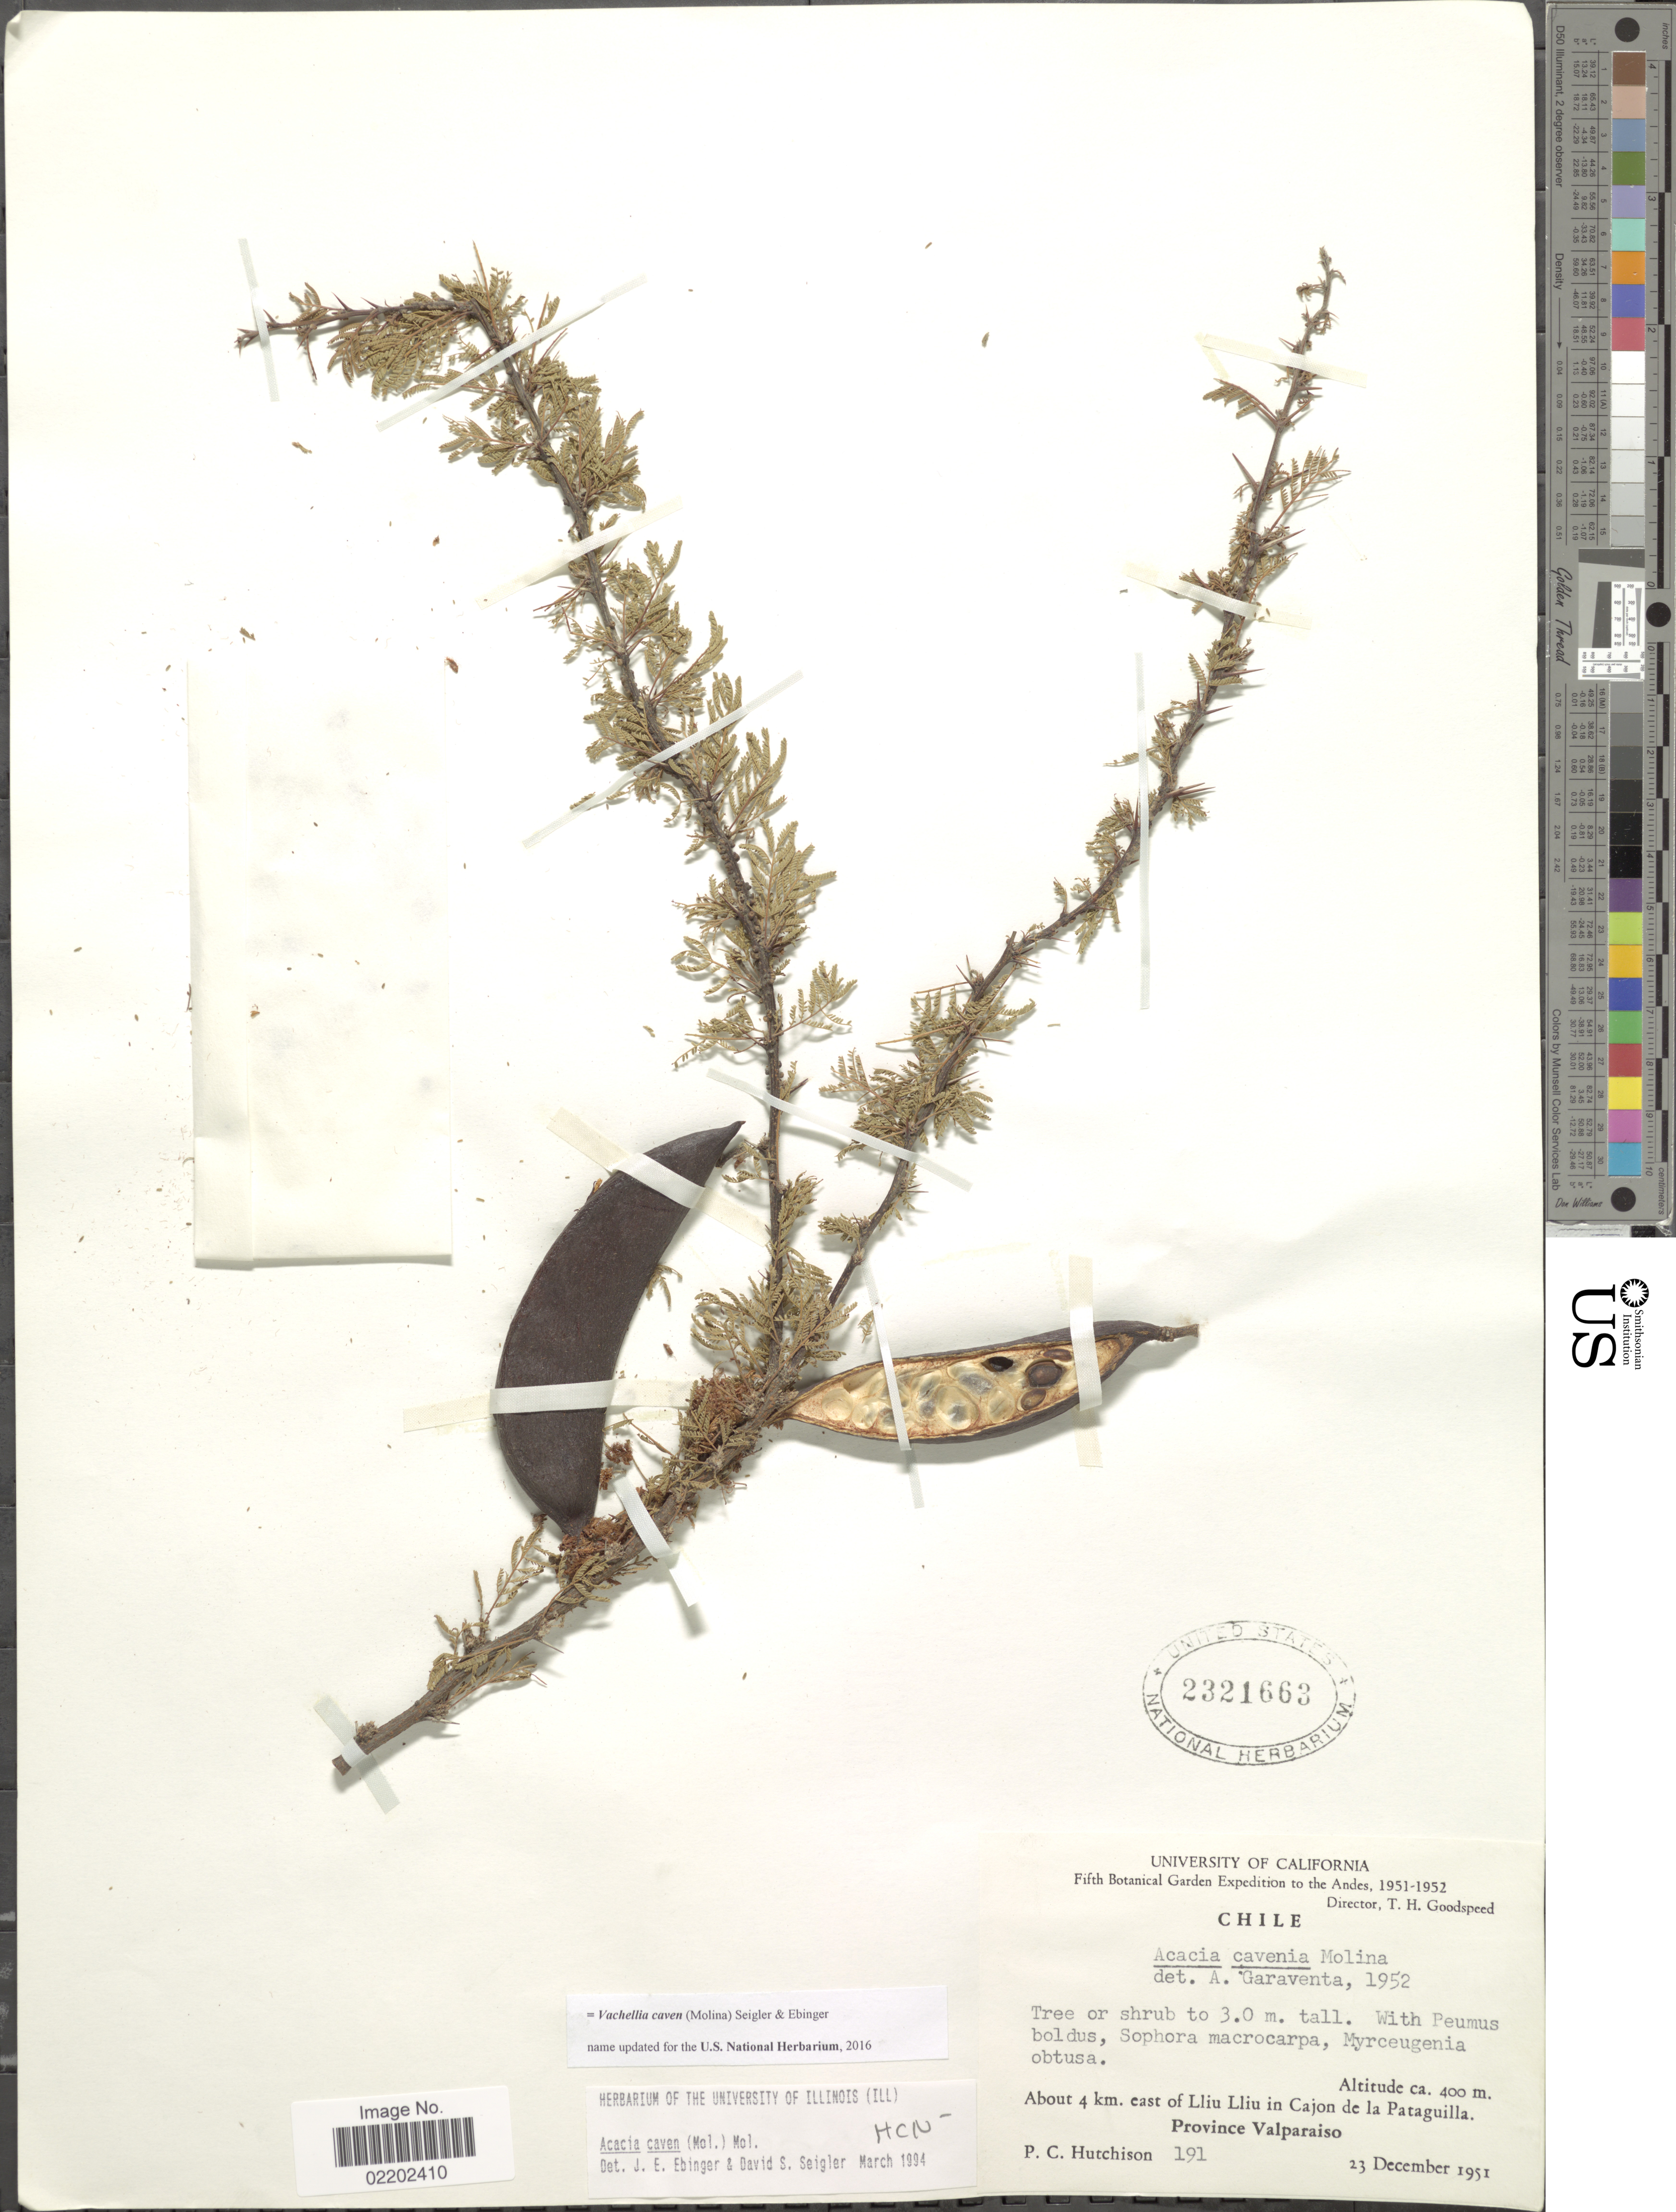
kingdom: Plantae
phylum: Tracheophyta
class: Magnoliopsida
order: Fabales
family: Fabaceae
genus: Vachellia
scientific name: Vachellia caven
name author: (Molina) Seigler & Ebinger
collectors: P. C. Hutchison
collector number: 191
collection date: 1951-12-23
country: Chile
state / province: Valparaíso (V)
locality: About 4 km. east of Lliu Lliu in Cajon de la Pataguilla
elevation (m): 400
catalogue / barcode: US 2321663